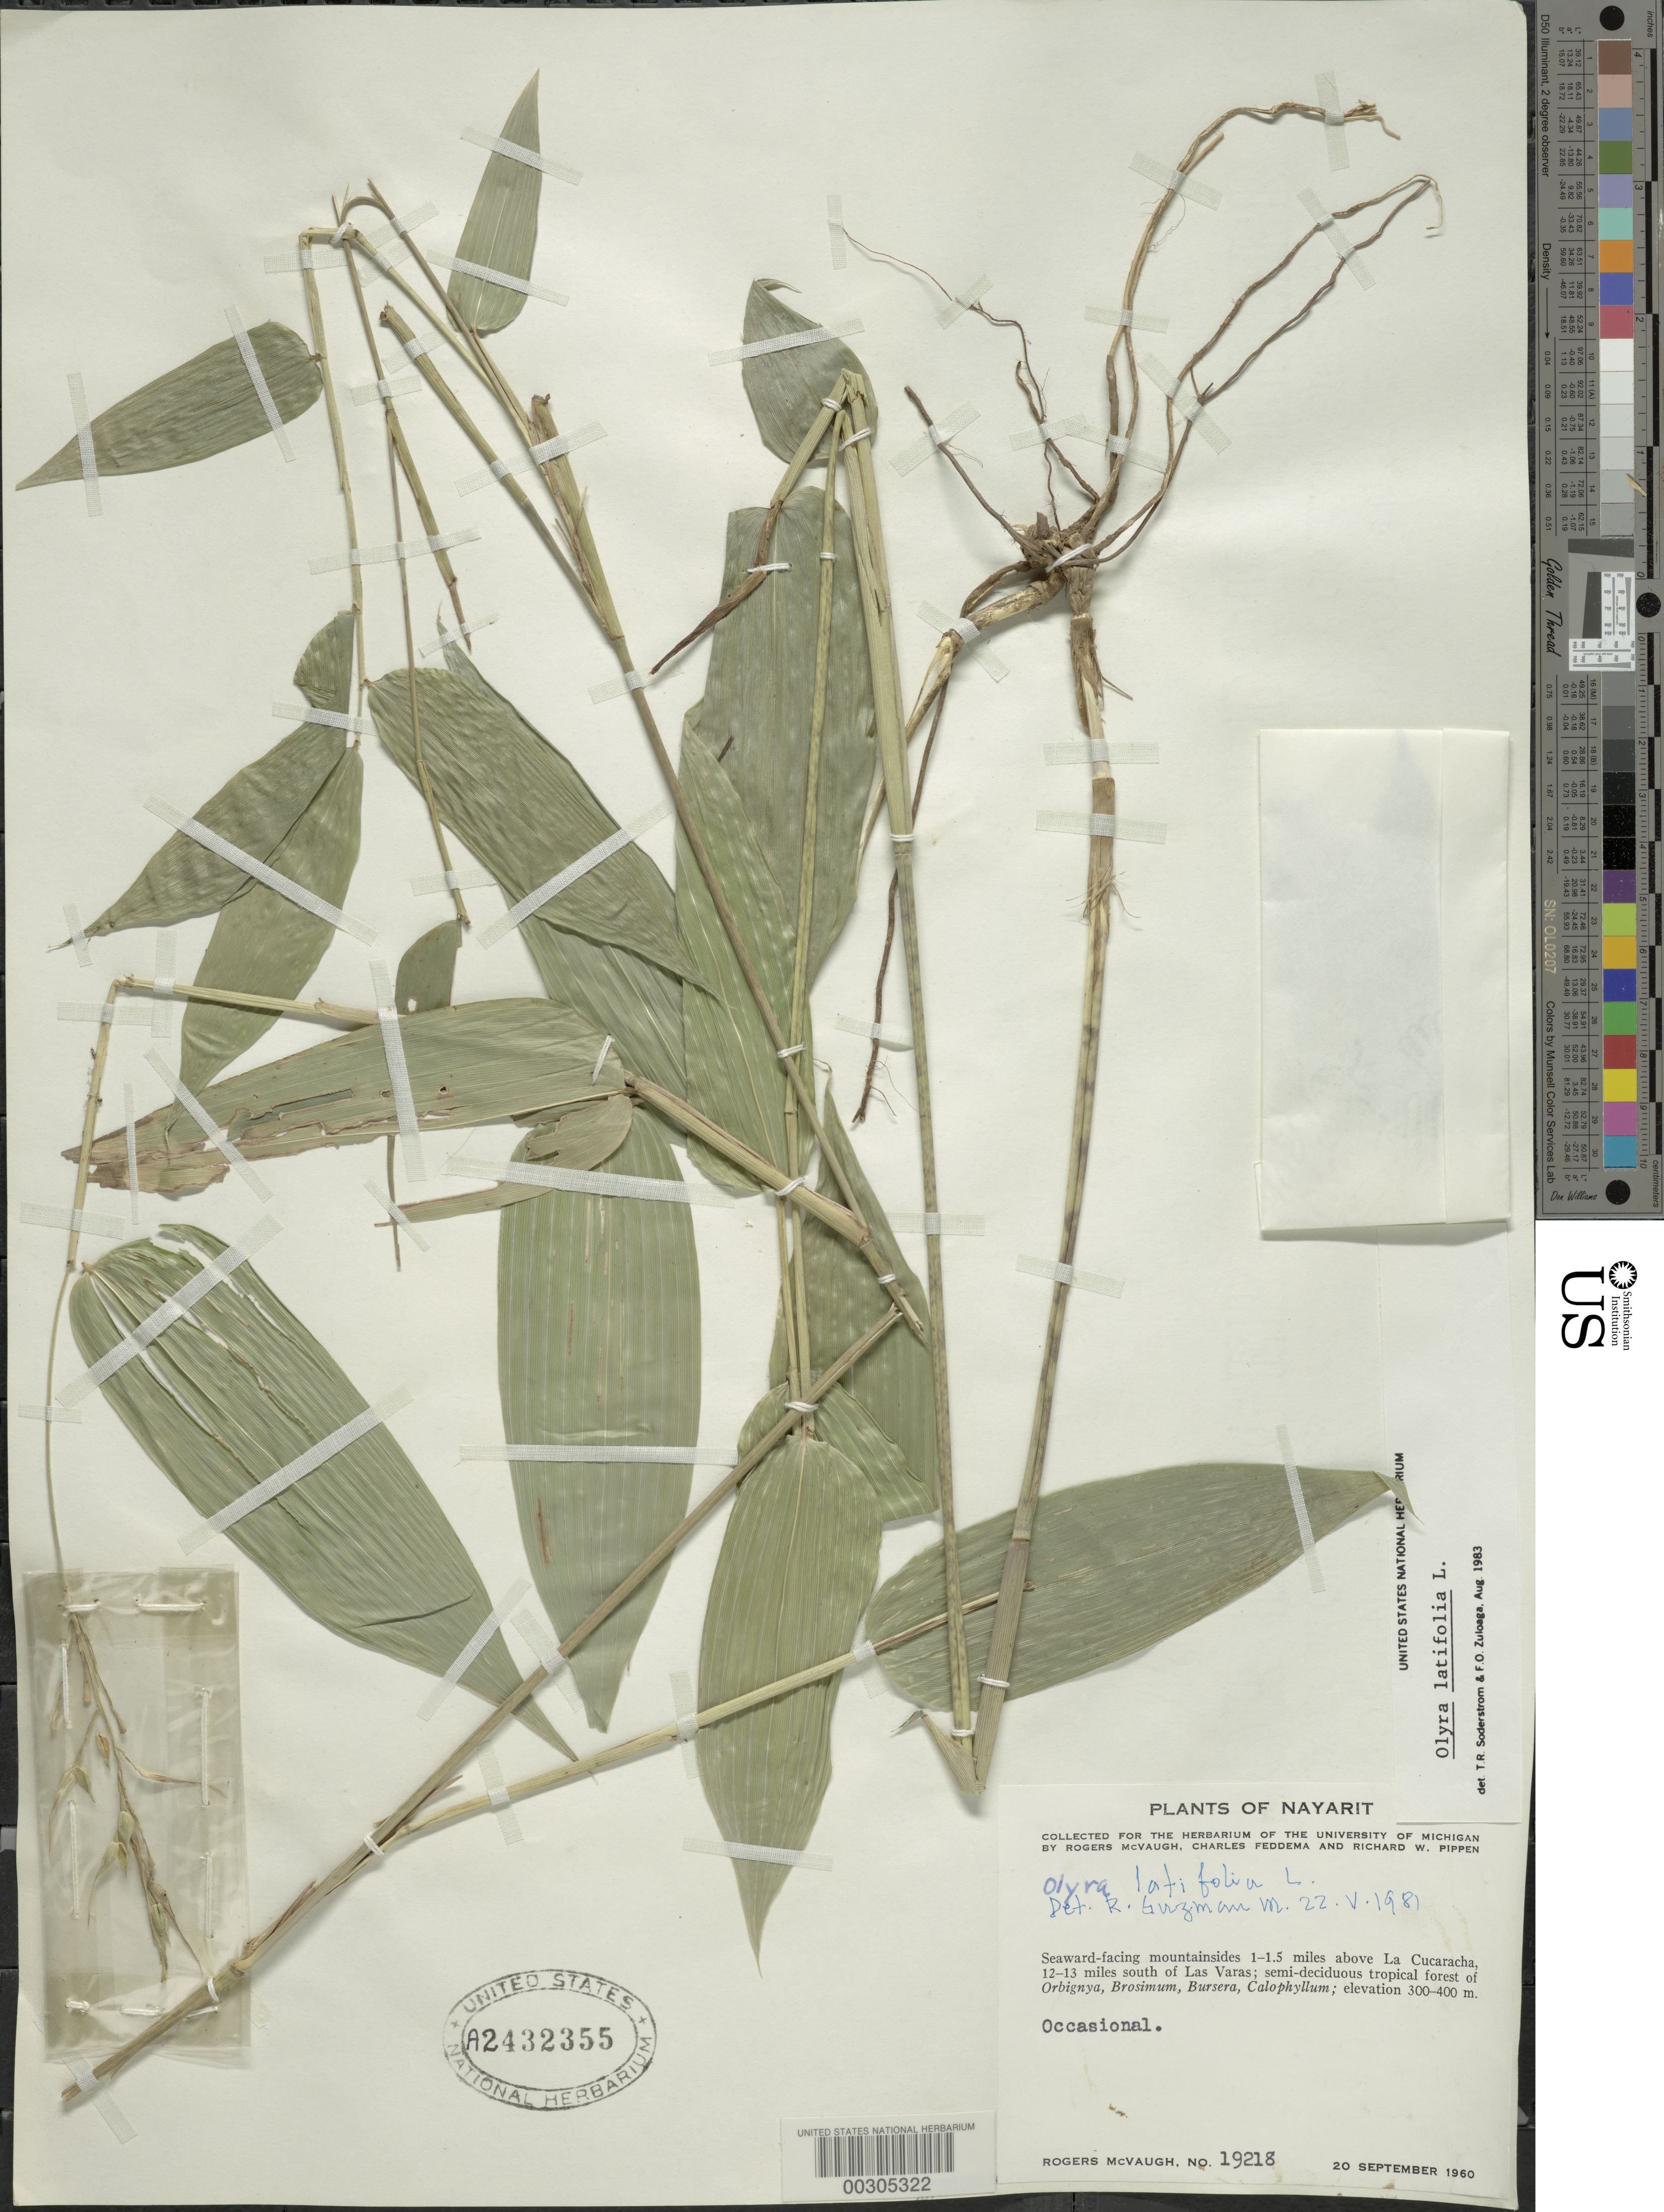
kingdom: Plantae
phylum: Tracheophyta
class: Liliopsida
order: Poales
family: Poaceae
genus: Olyra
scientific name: Olyra latifolia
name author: L.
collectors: R. McVaugh, C. Feddema & R. W. Pippen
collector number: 19218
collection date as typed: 20 Sep 1960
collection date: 1960-09-20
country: Mexico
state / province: Nayarit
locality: La cucaracha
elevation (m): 300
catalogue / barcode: US 2432355A